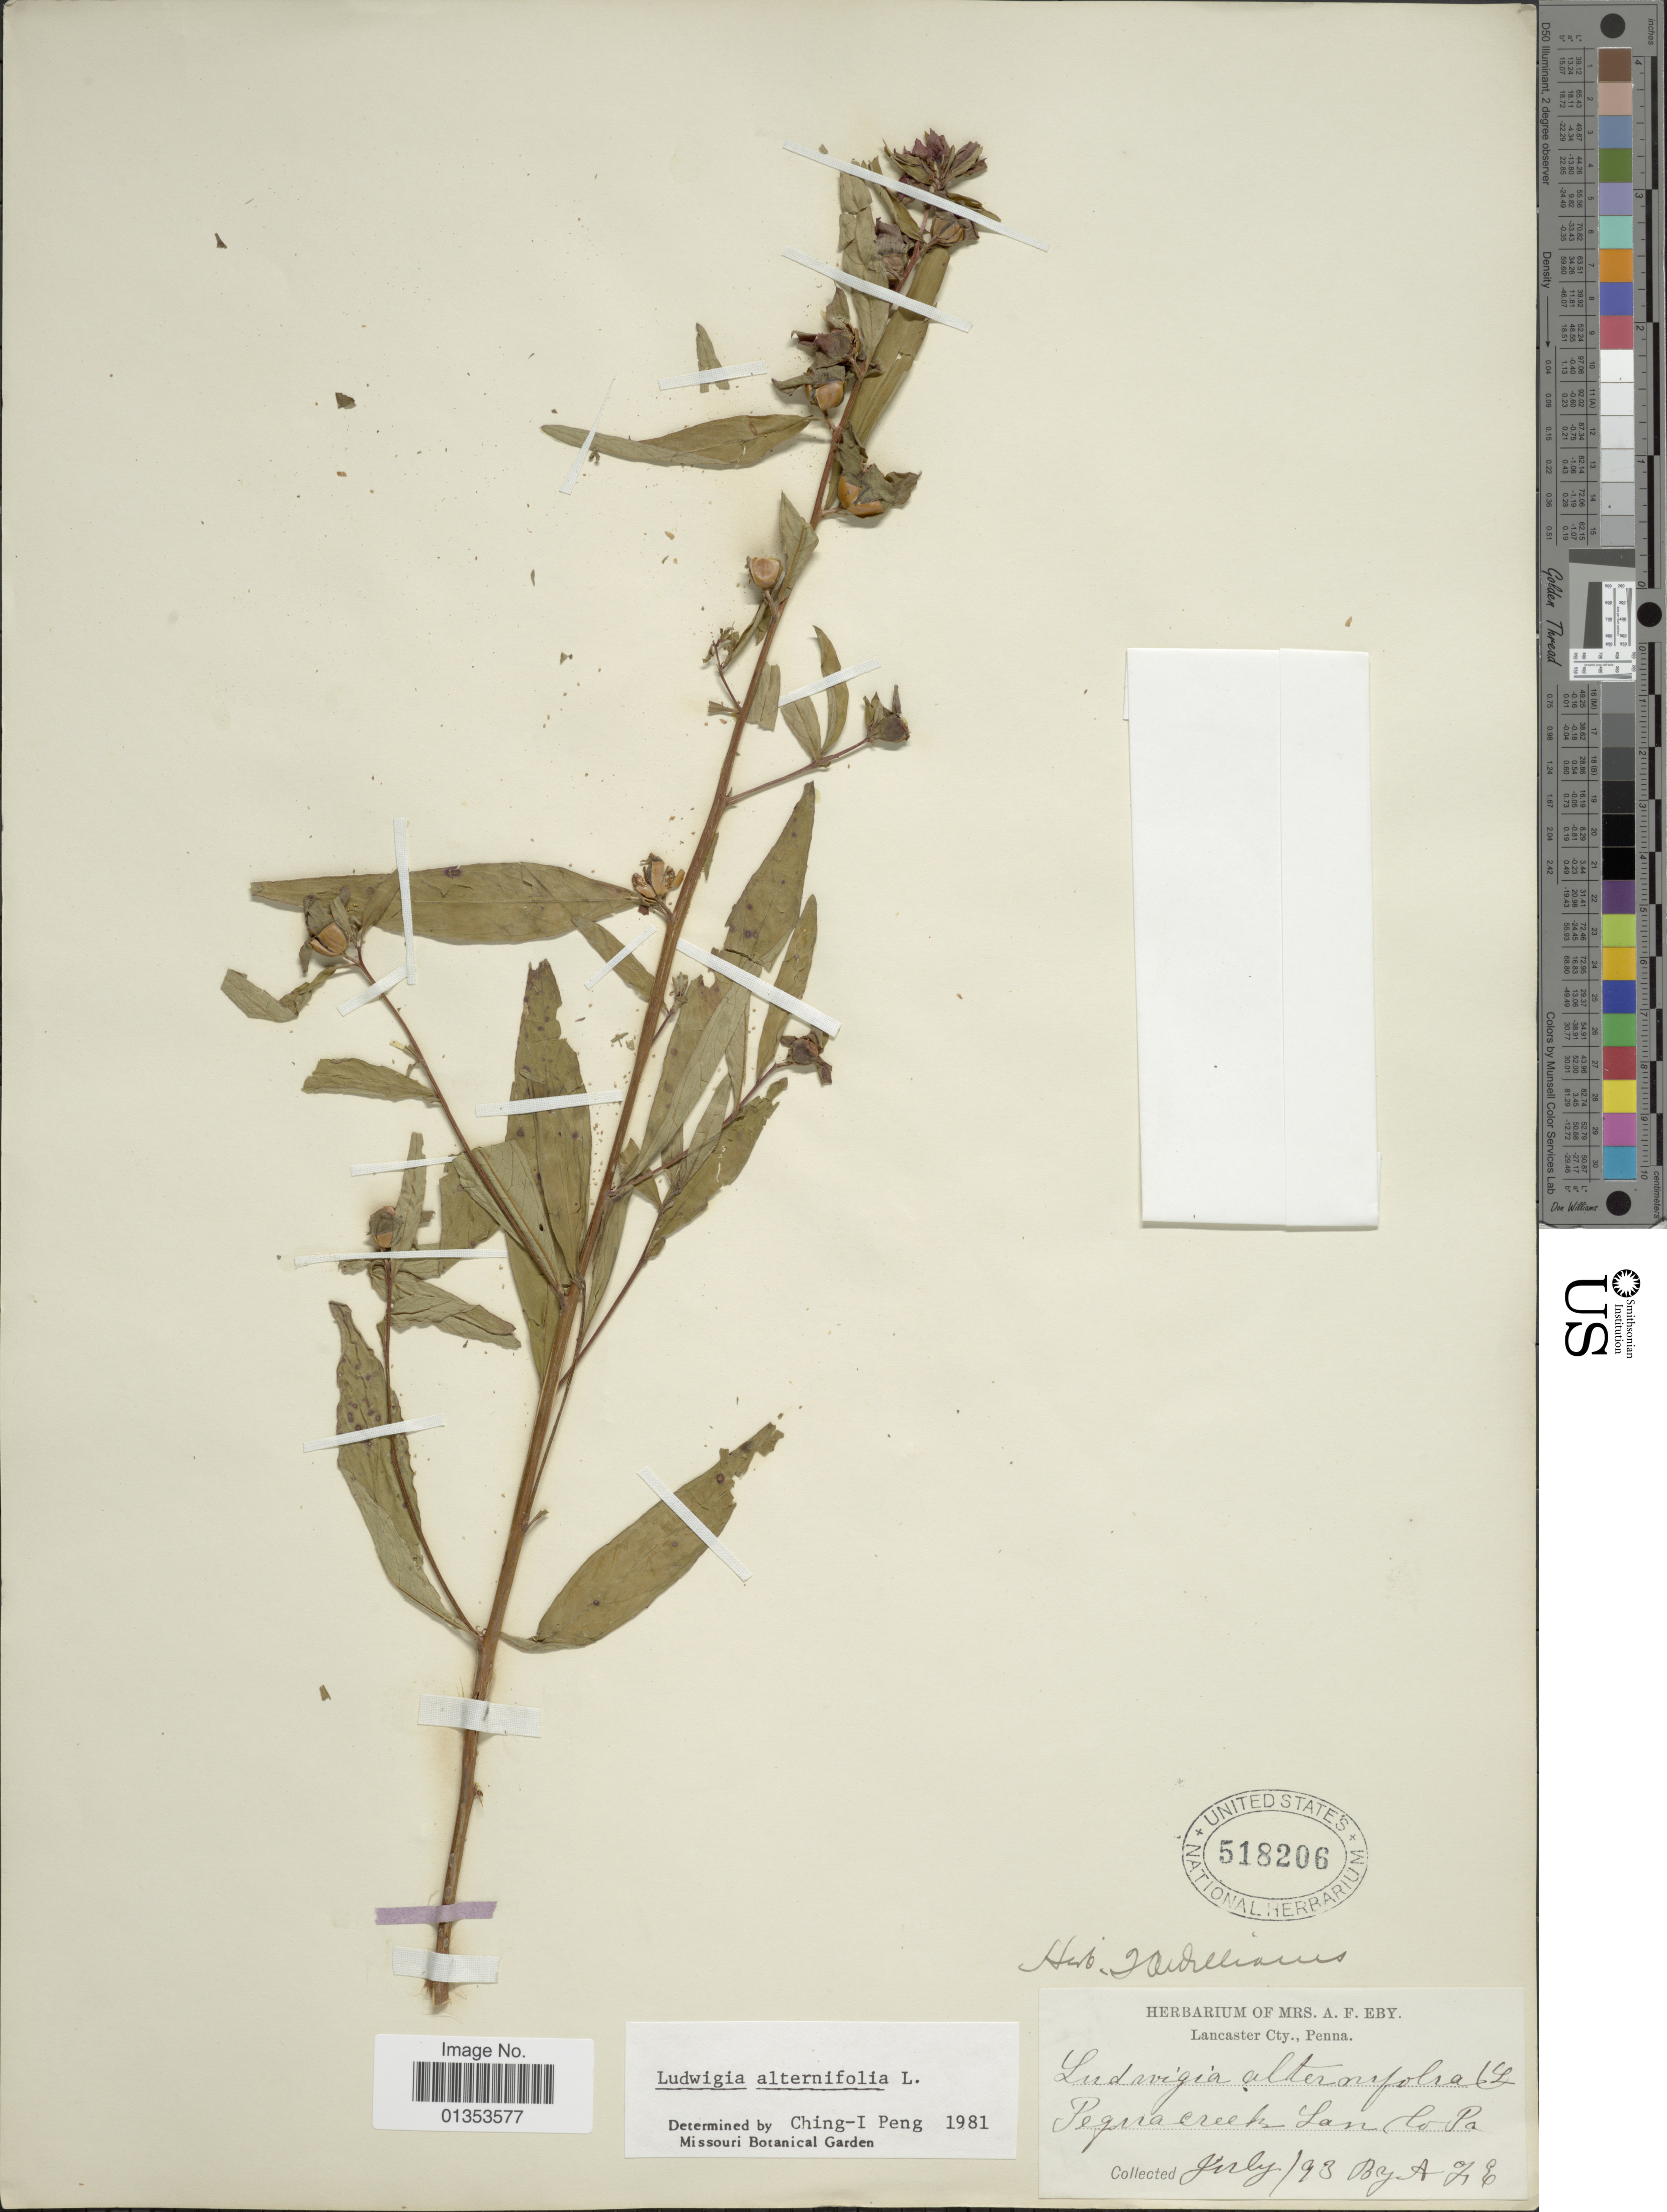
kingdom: Plantae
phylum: Tracheophyta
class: Magnoliopsida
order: Myrtales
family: Onagraceae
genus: Ludwigia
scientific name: Ludwigia alternifolia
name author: L.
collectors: Mrs. A. F. Eby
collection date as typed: Transcribed d/m/y: /7/93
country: United States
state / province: Pennsylvania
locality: Lancaster Cty., Pegna creek San Co Pa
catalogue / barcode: US 518206